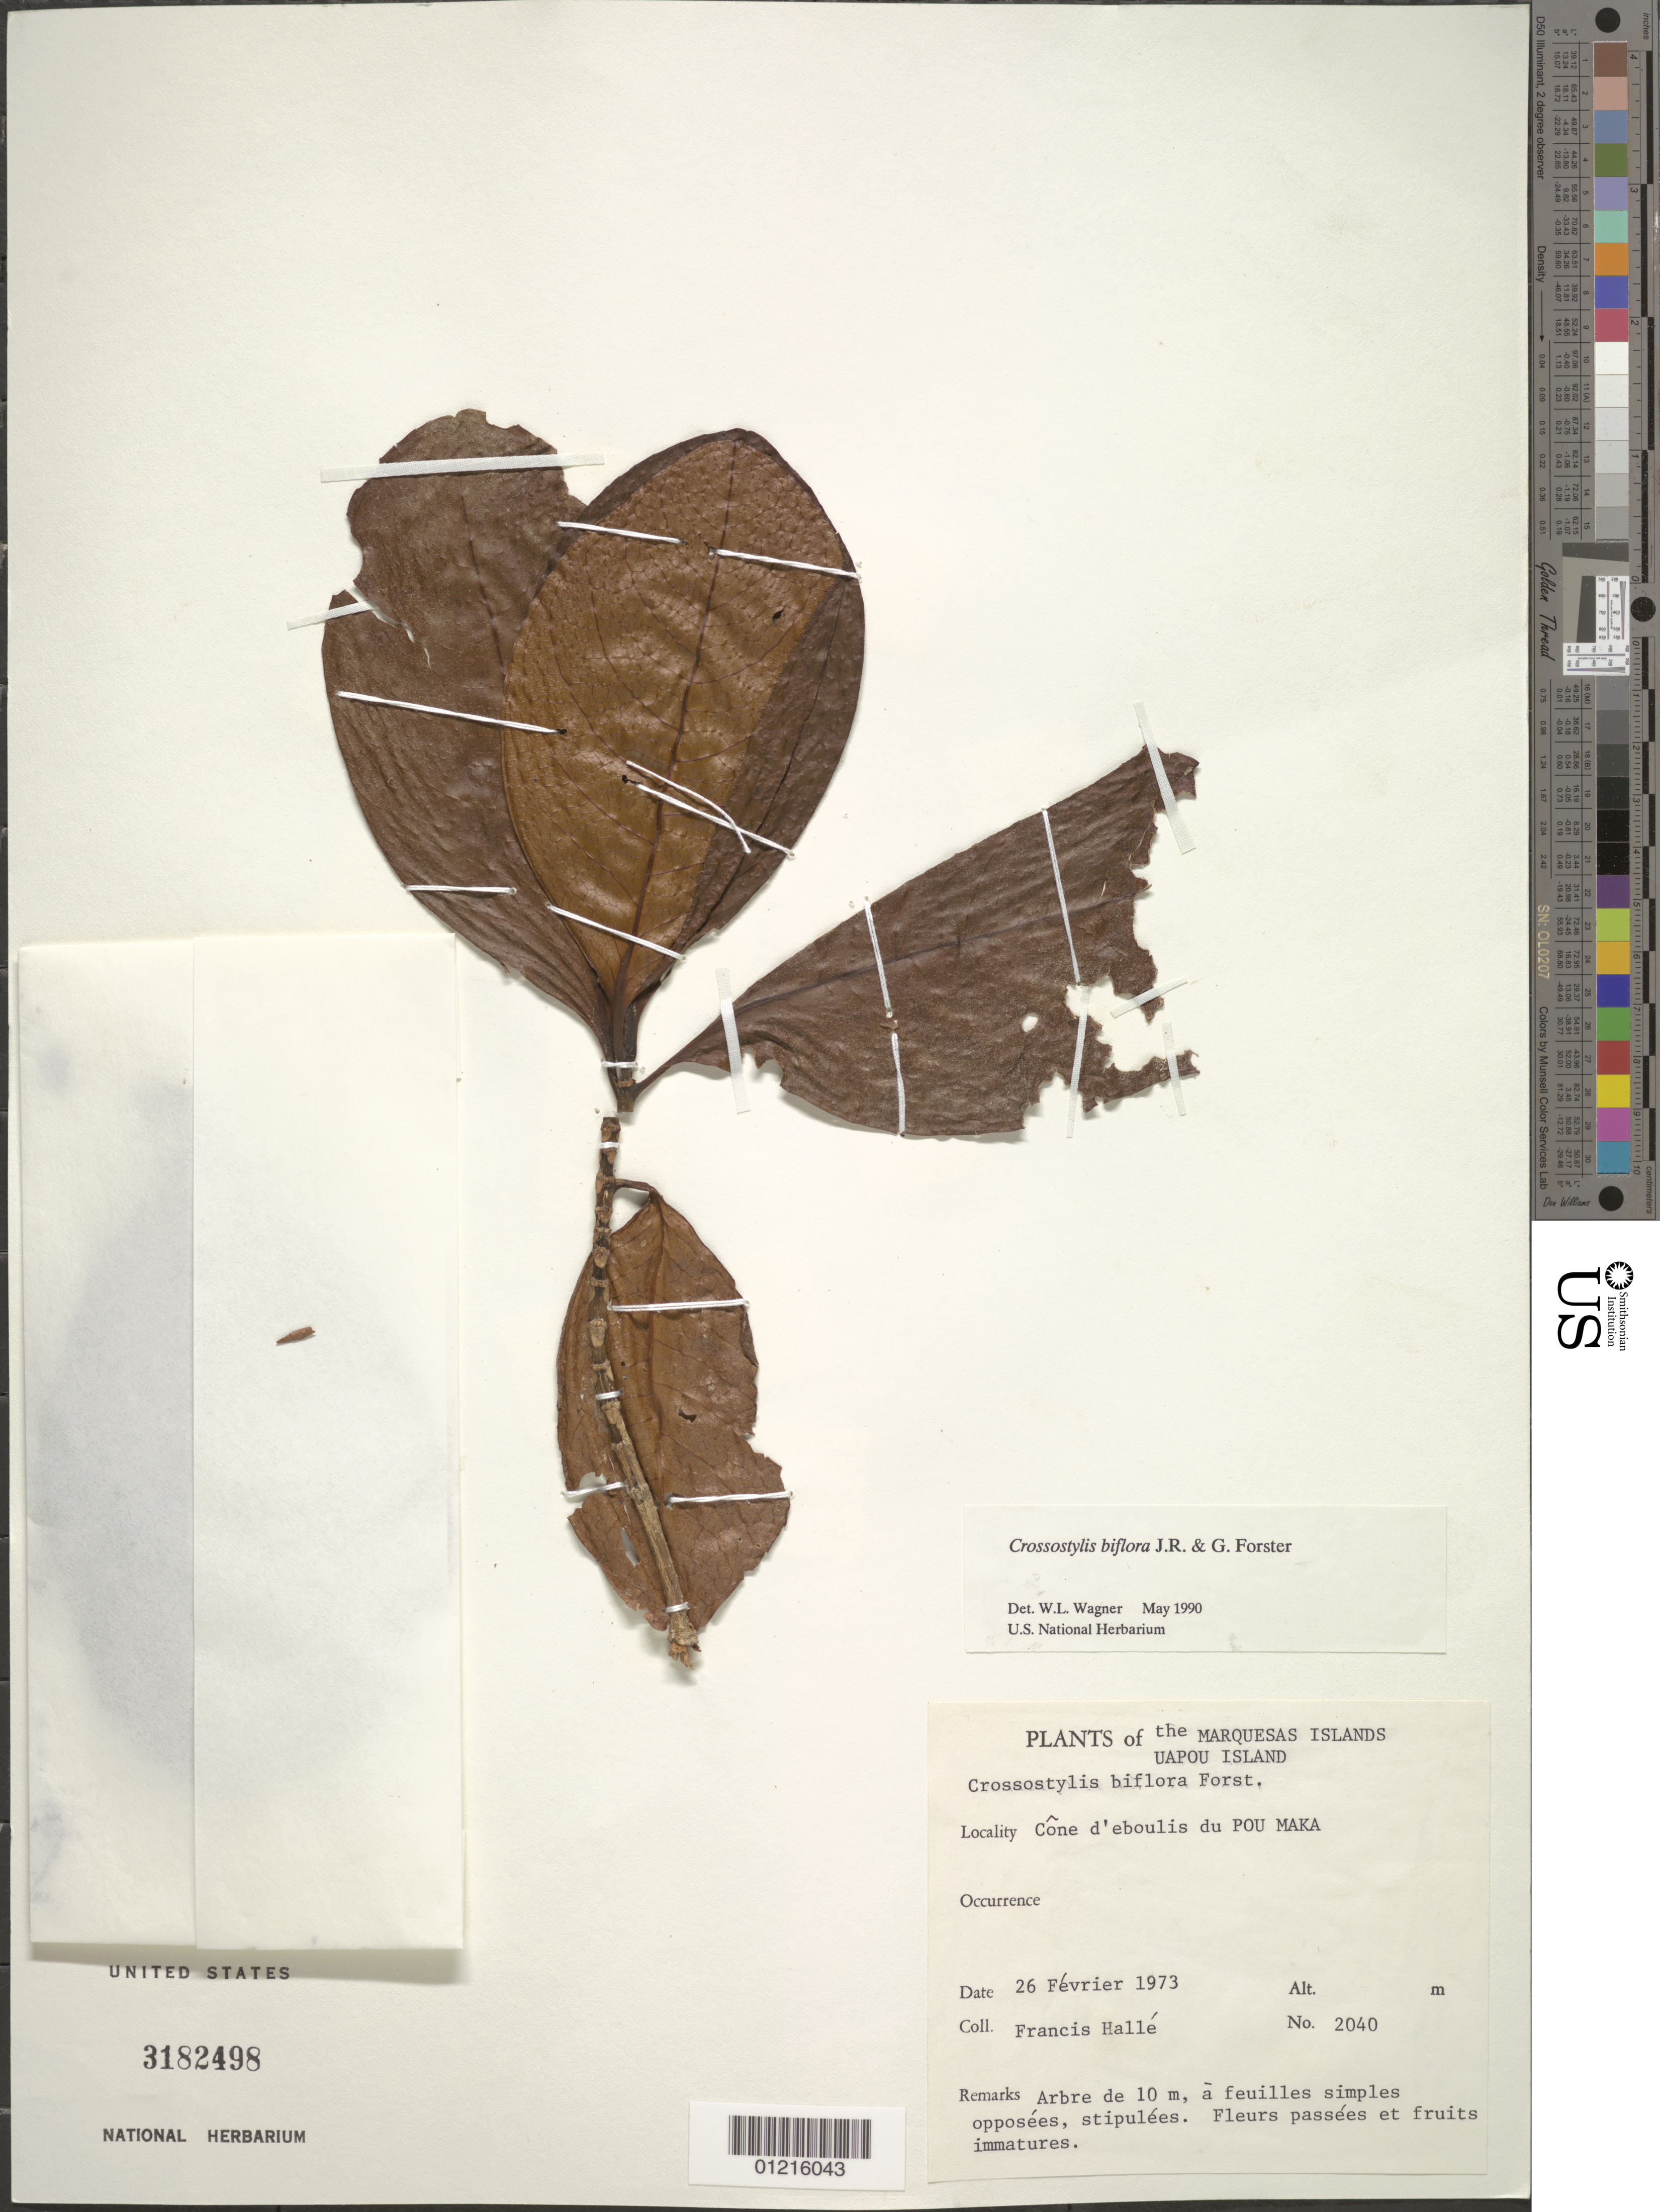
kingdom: Plantae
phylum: Tracheophyta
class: Magnoliopsida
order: Malpighiales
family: Rhizophoraceae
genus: Crossostylis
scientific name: Crossostylis biflora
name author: J.R. Forst. & G. Forst.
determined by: Wagner, W. L., (BOT), Smithsonian Institution - National Museum of Natural History (UNITED STATES)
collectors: F. Hallé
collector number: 2040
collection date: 1973-02-26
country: French Polynesia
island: Ua Pou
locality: Cône d'éboulis du Pou Maka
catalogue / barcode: US 3182498